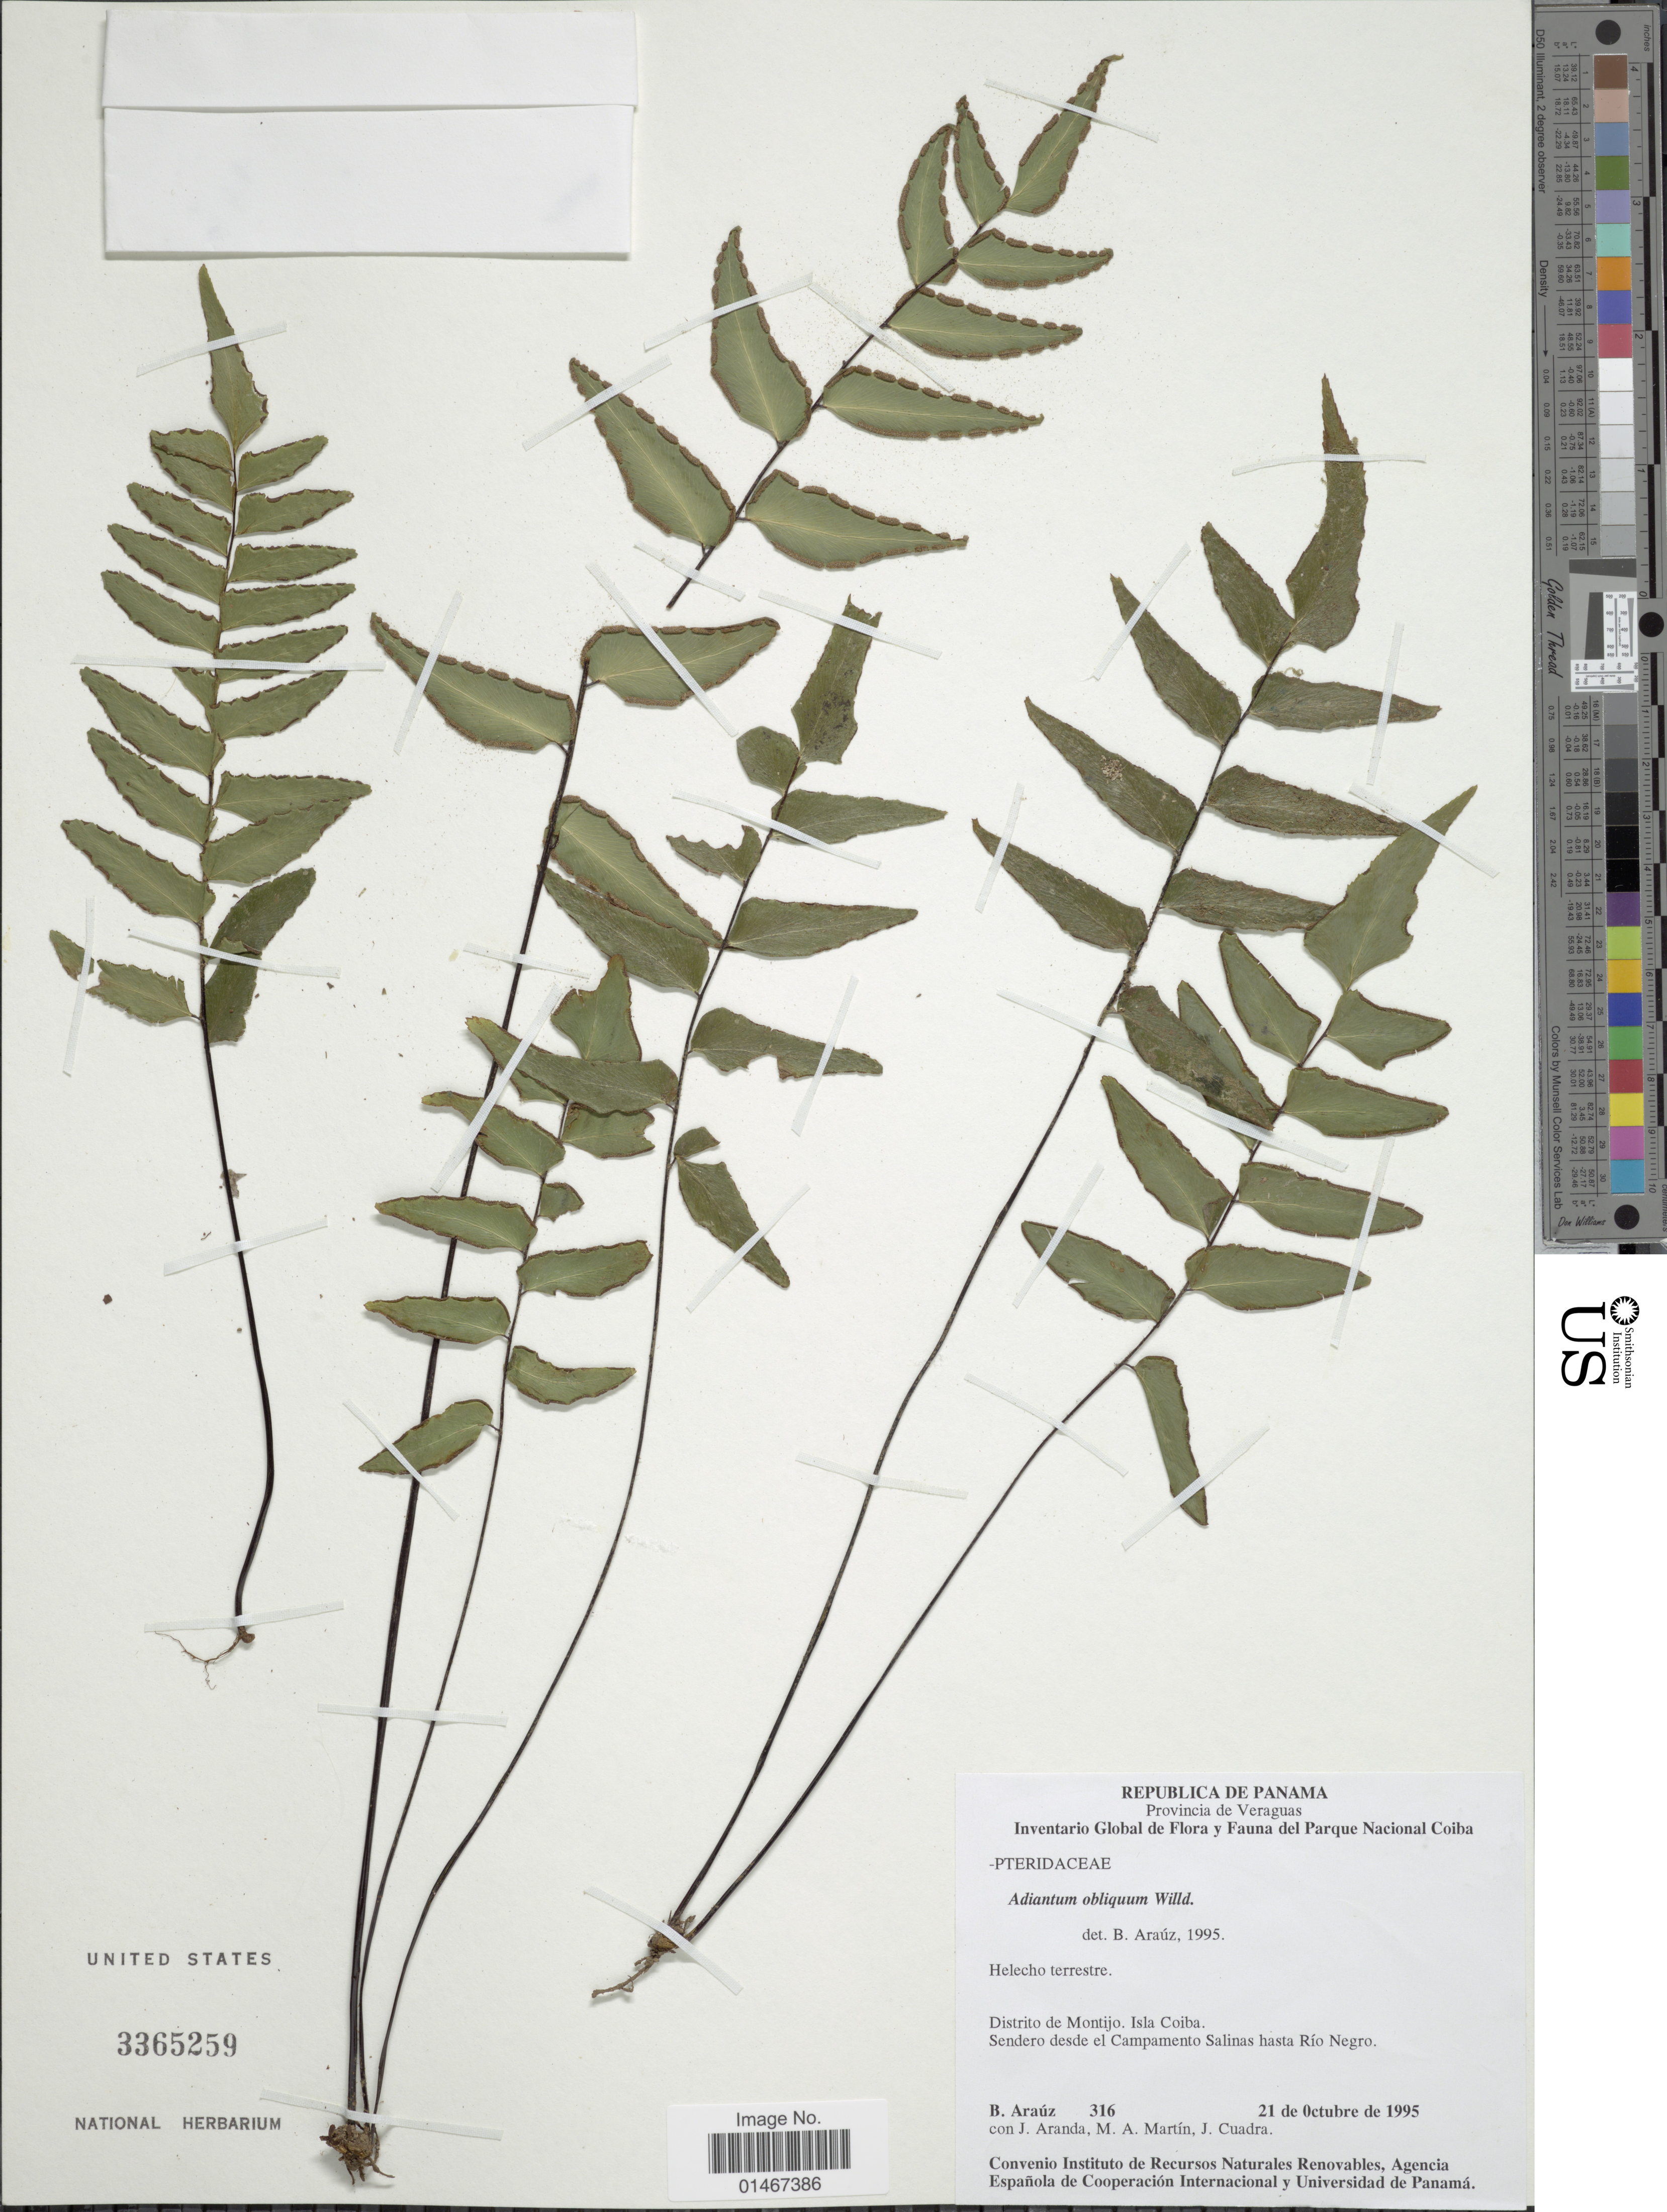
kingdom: Plantae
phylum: Tracheophyta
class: Polypodiopsida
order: Polypodiales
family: Pteridaceae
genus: Adiantum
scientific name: Adiantum obliquum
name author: Willd.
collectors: B. Araúz, J. Aranda, M. A. Martin & J. Cuadra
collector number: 316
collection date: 1995-10-21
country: Panama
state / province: Veraguas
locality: Republica de Panama. Provincia de Veraguas. Distrito de Montijo, Isla Coiba. Sendero desde el Campamento Salinas hasta Rio Negro.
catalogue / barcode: US 3365259